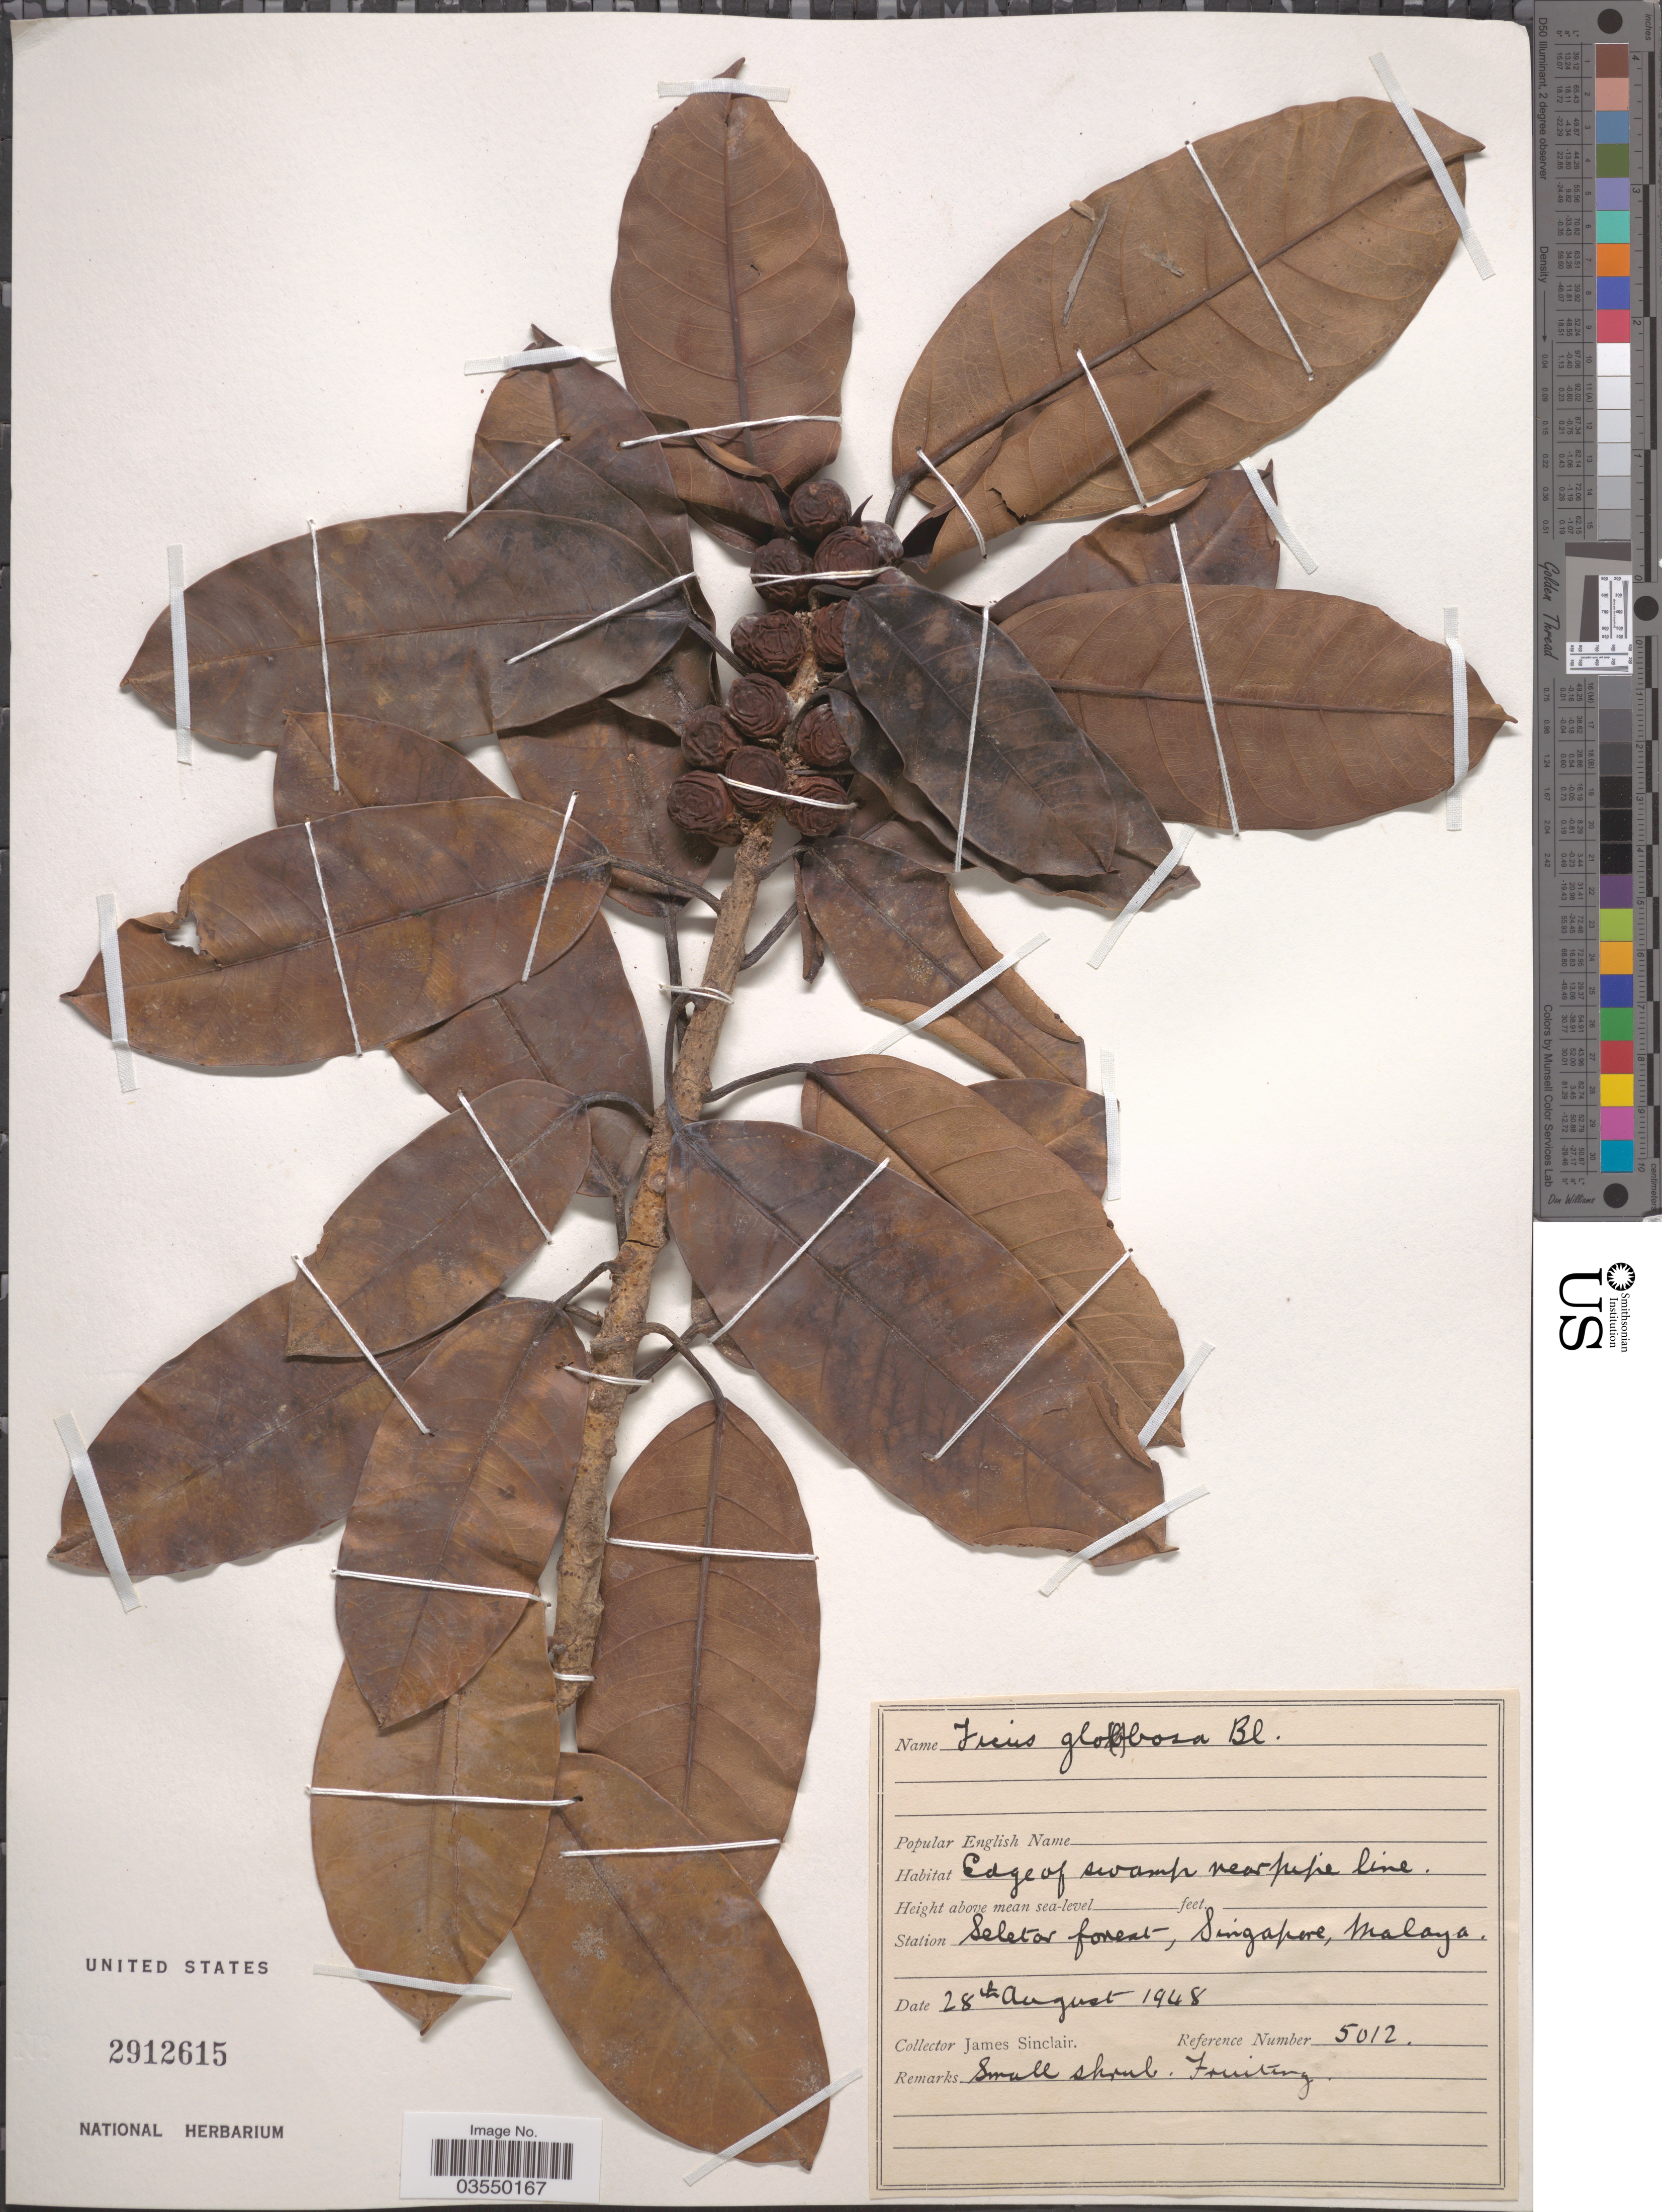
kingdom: Plantae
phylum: Tracheophyta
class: Magnoliopsida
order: Rosales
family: Moraceae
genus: Ficus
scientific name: Ficus globosa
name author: Blume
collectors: J. Sinclair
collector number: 5012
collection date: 1948-08-28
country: Singapore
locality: Station Seletar forest, Malaya.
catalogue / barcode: US 2912615